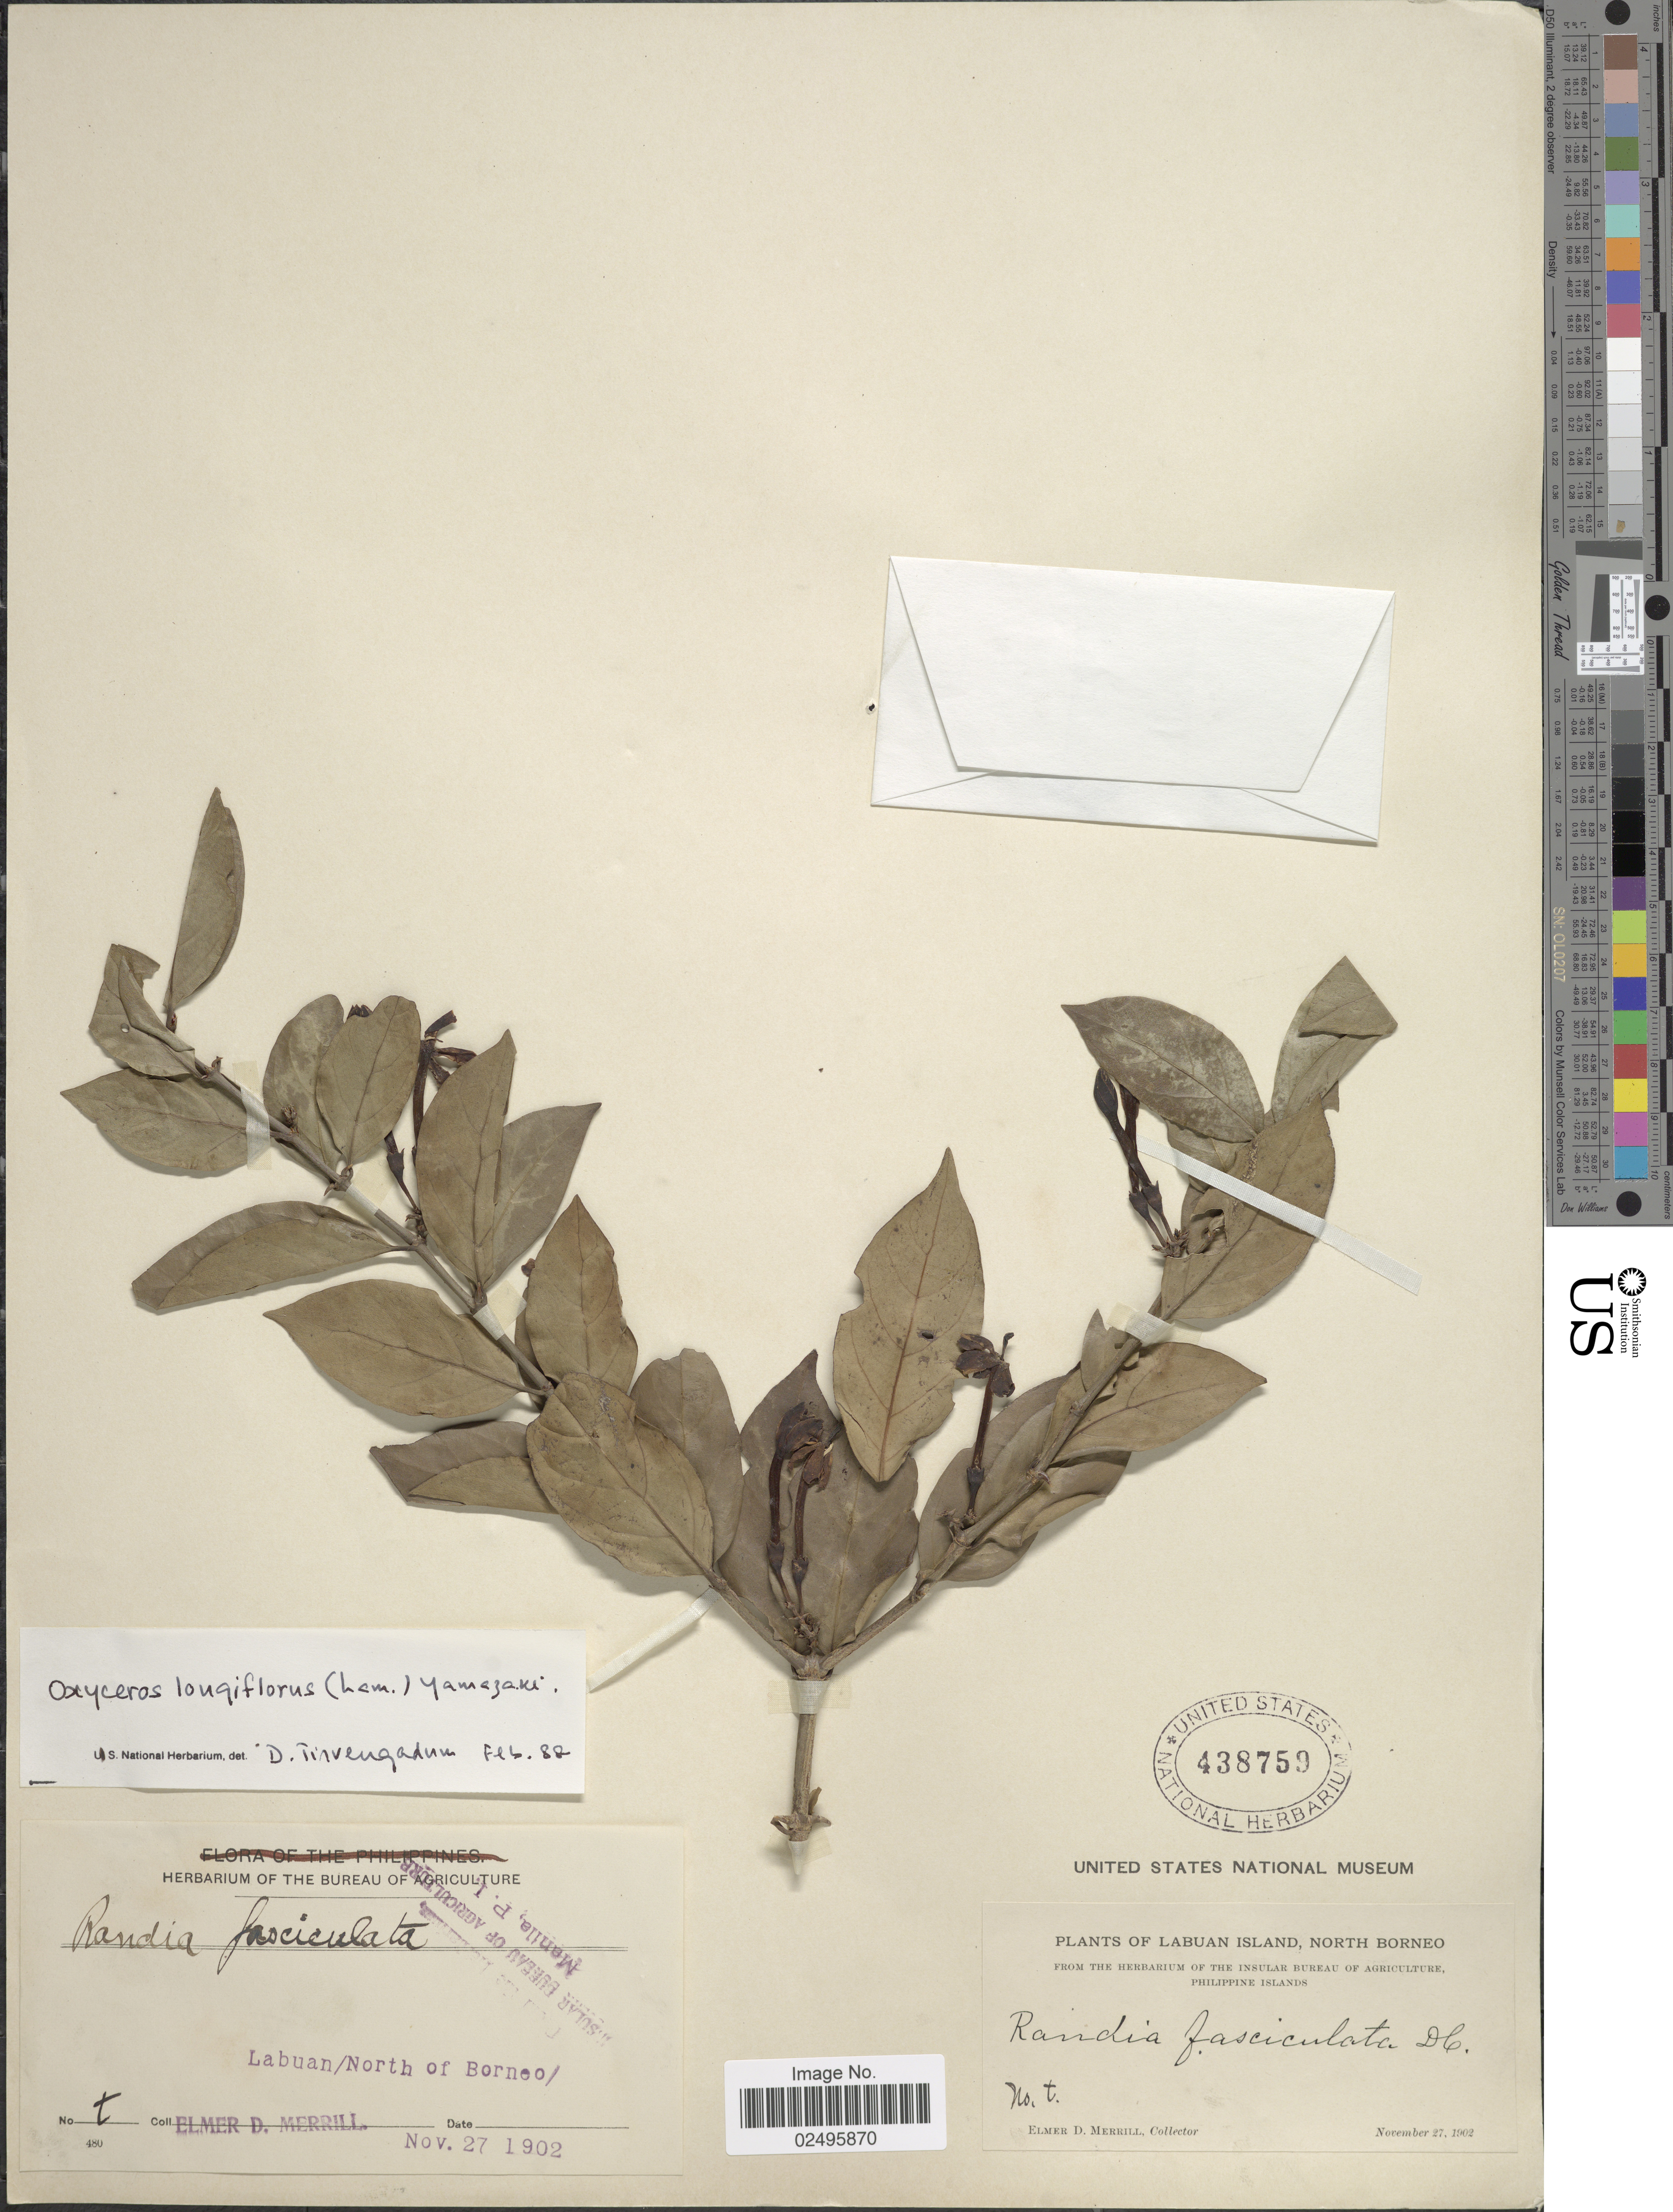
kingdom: Plantae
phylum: Tracheophyta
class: Magnoliopsida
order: Gentianales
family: Rubiaceae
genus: Oxyceros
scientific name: Oxyceros longiflora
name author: (Lam.) Yamaz.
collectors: E. D. Merrill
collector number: t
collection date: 1902-11-27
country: Malaysia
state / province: Labuan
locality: North of Borneo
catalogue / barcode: US 438759